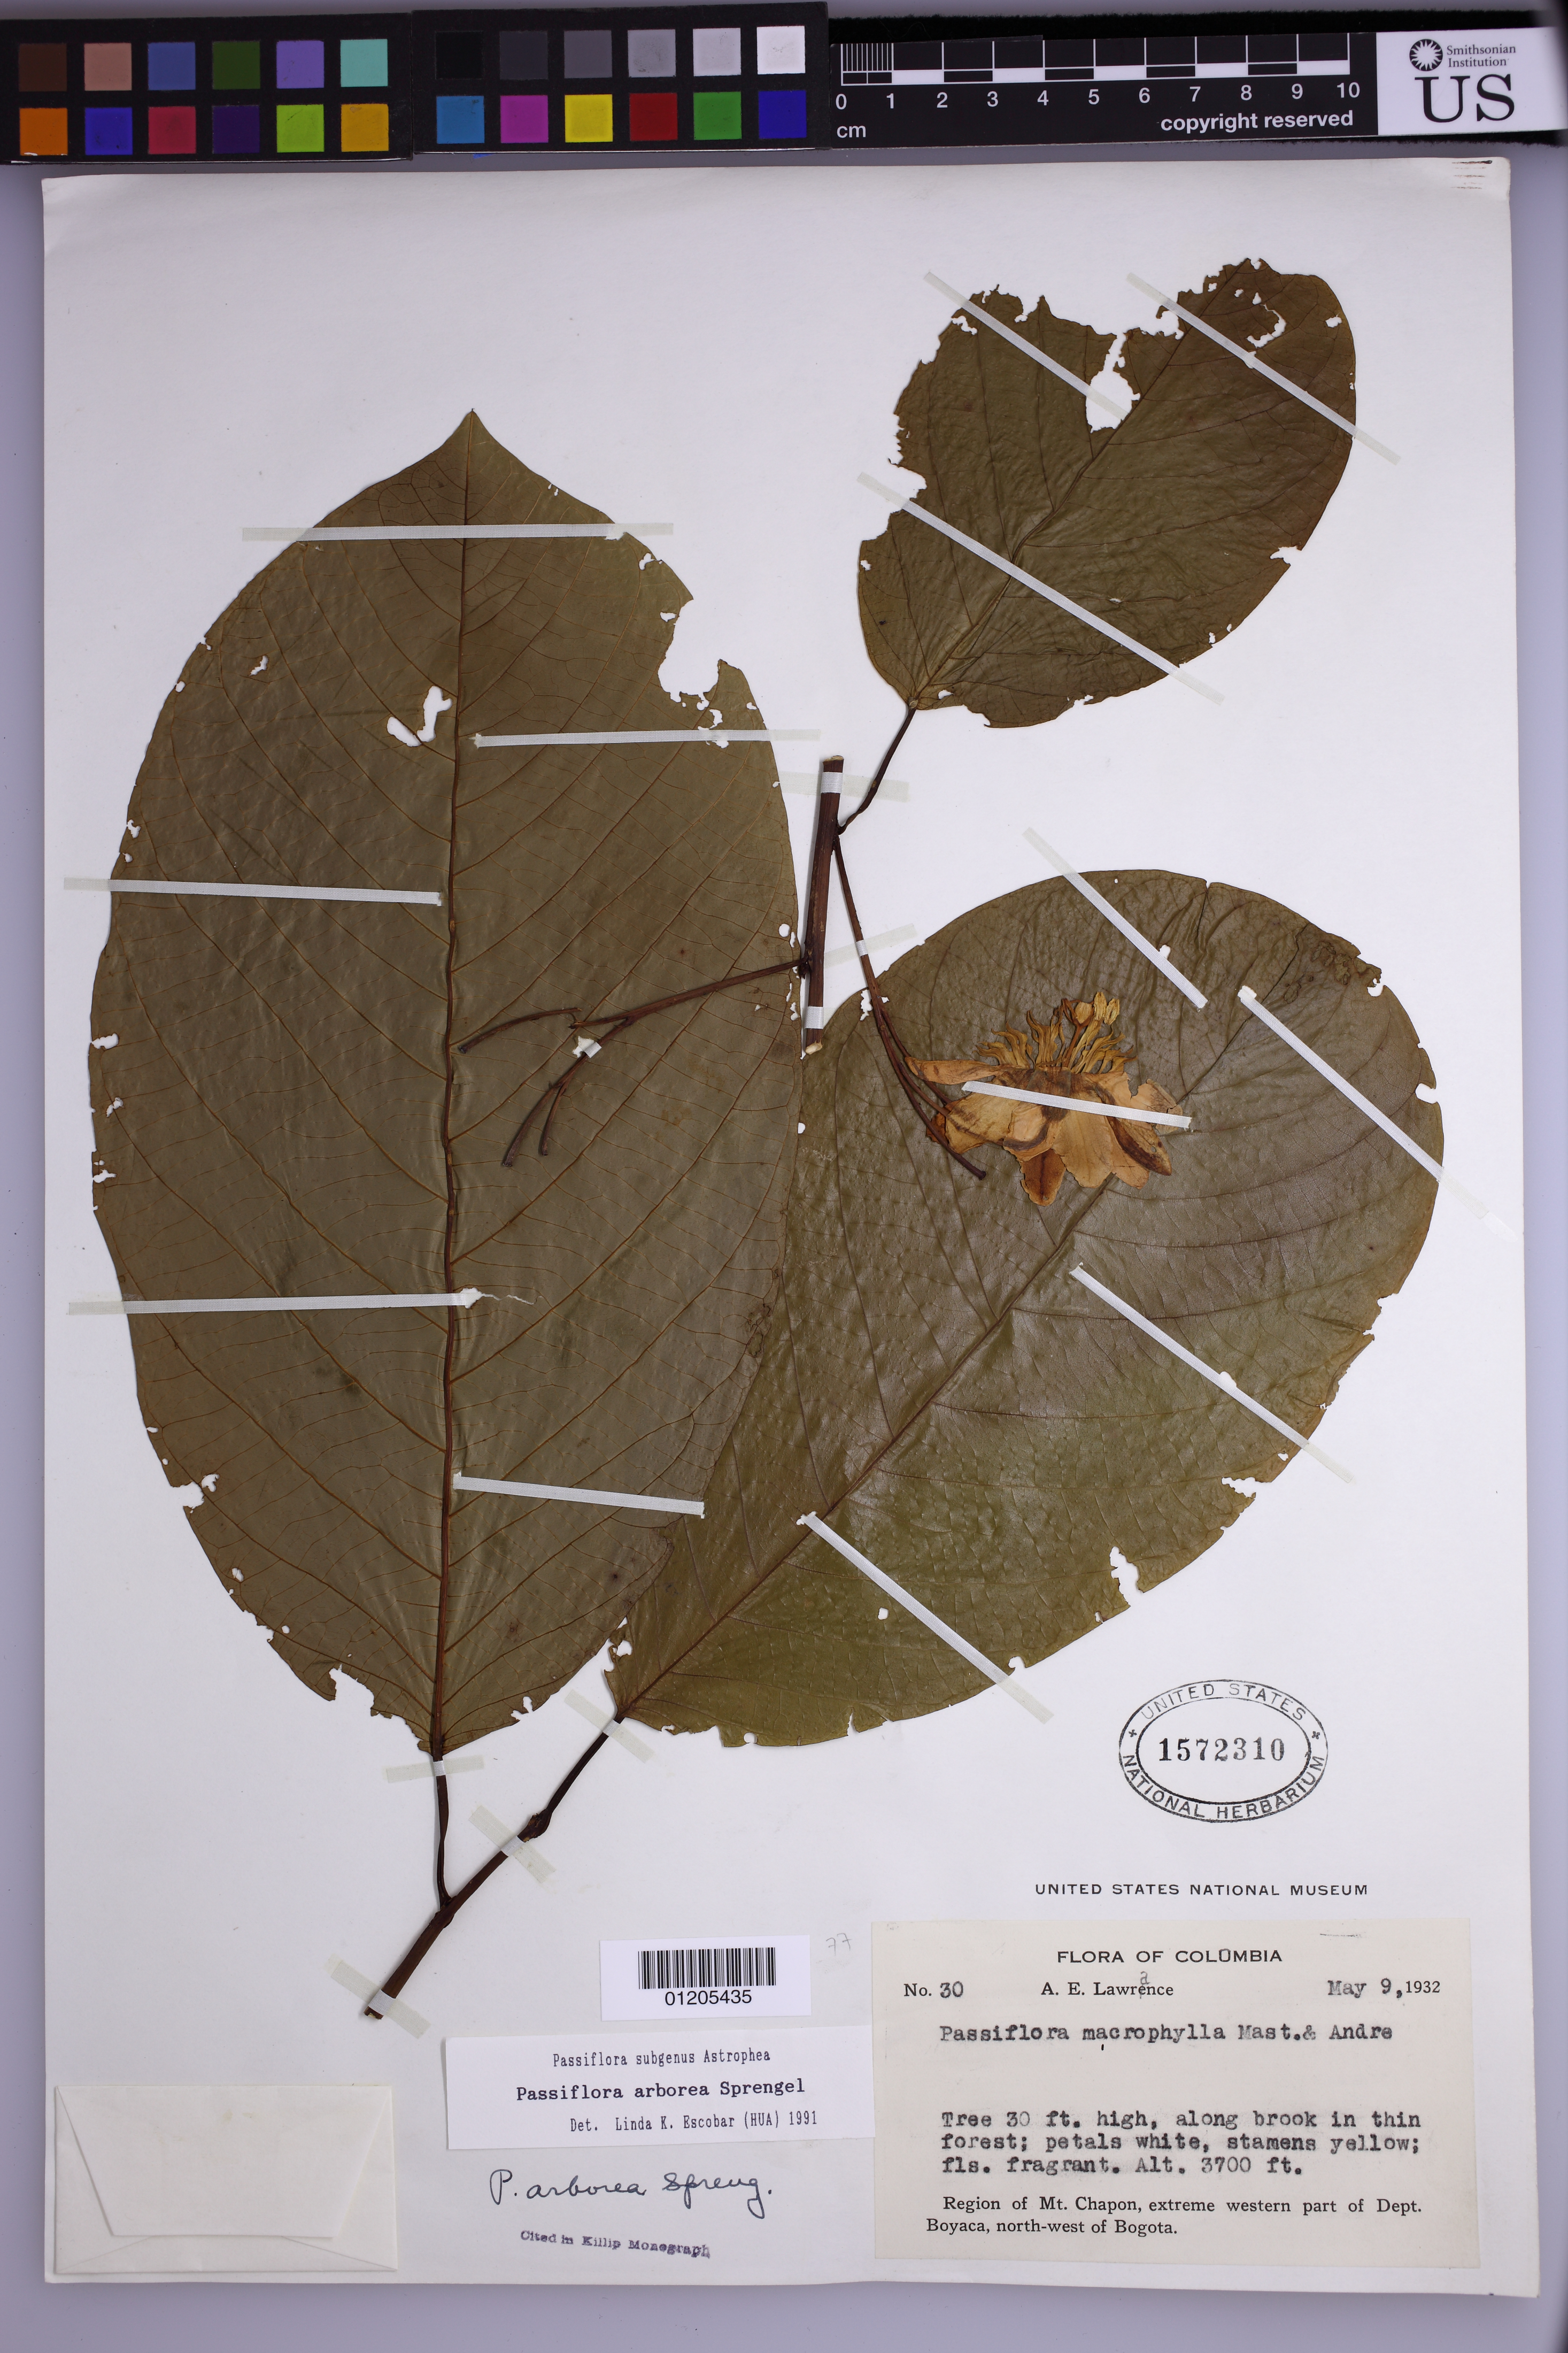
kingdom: Plantae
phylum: Tracheophyta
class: Magnoliopsida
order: Malpighiales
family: Passifloraceae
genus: Passiflora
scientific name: Passiflora arborea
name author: Spreng.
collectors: A. Lawrance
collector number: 30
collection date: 1932-05-09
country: Colombia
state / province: Boyaca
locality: Region of Mt. Chapon, extreme western part of Dept. Boyaca, north-west of Bogota.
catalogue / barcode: US 1572310